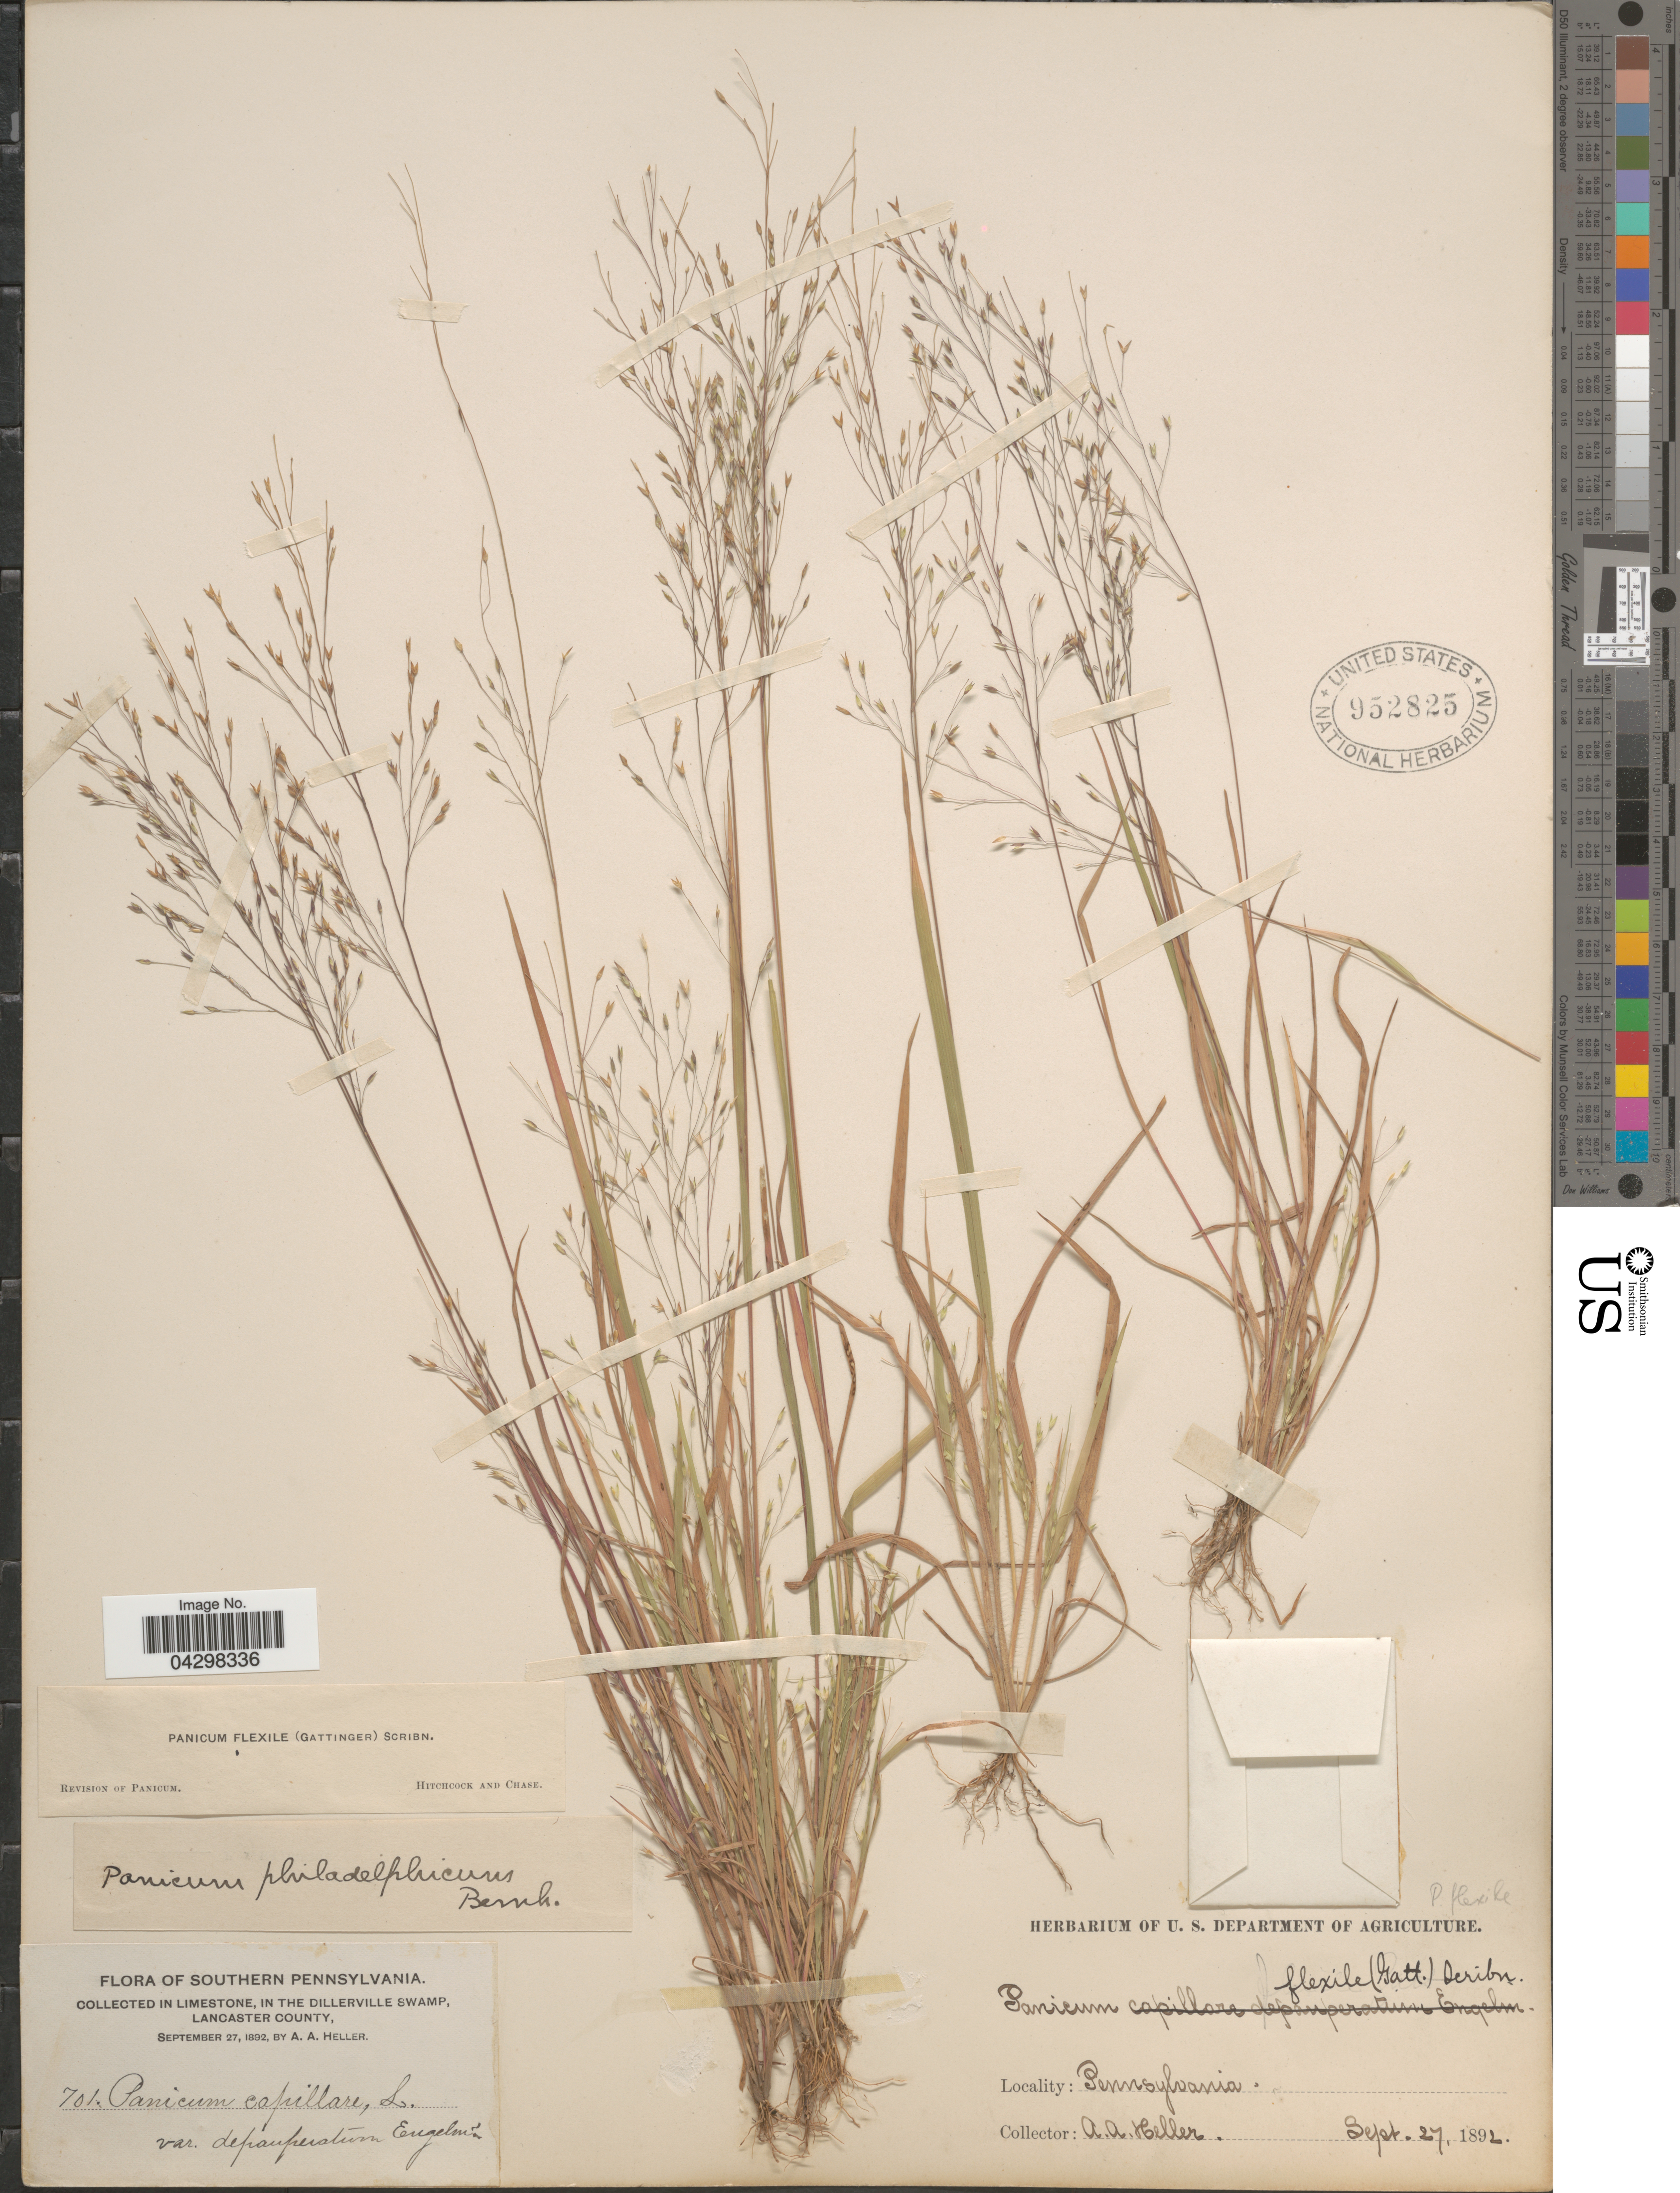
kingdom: Plantae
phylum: Tracheophyta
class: Liliopsida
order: Poales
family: Poaceae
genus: Panicum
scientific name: Panicum flexile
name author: (Gatt.) Scribn.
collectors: A. A. Heller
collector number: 701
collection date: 1892-09-27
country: United States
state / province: Pennsylvania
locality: Southern Pennsylvania. In Limestone, in the Dillerville Swamp, Lancaster County.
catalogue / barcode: US 952825